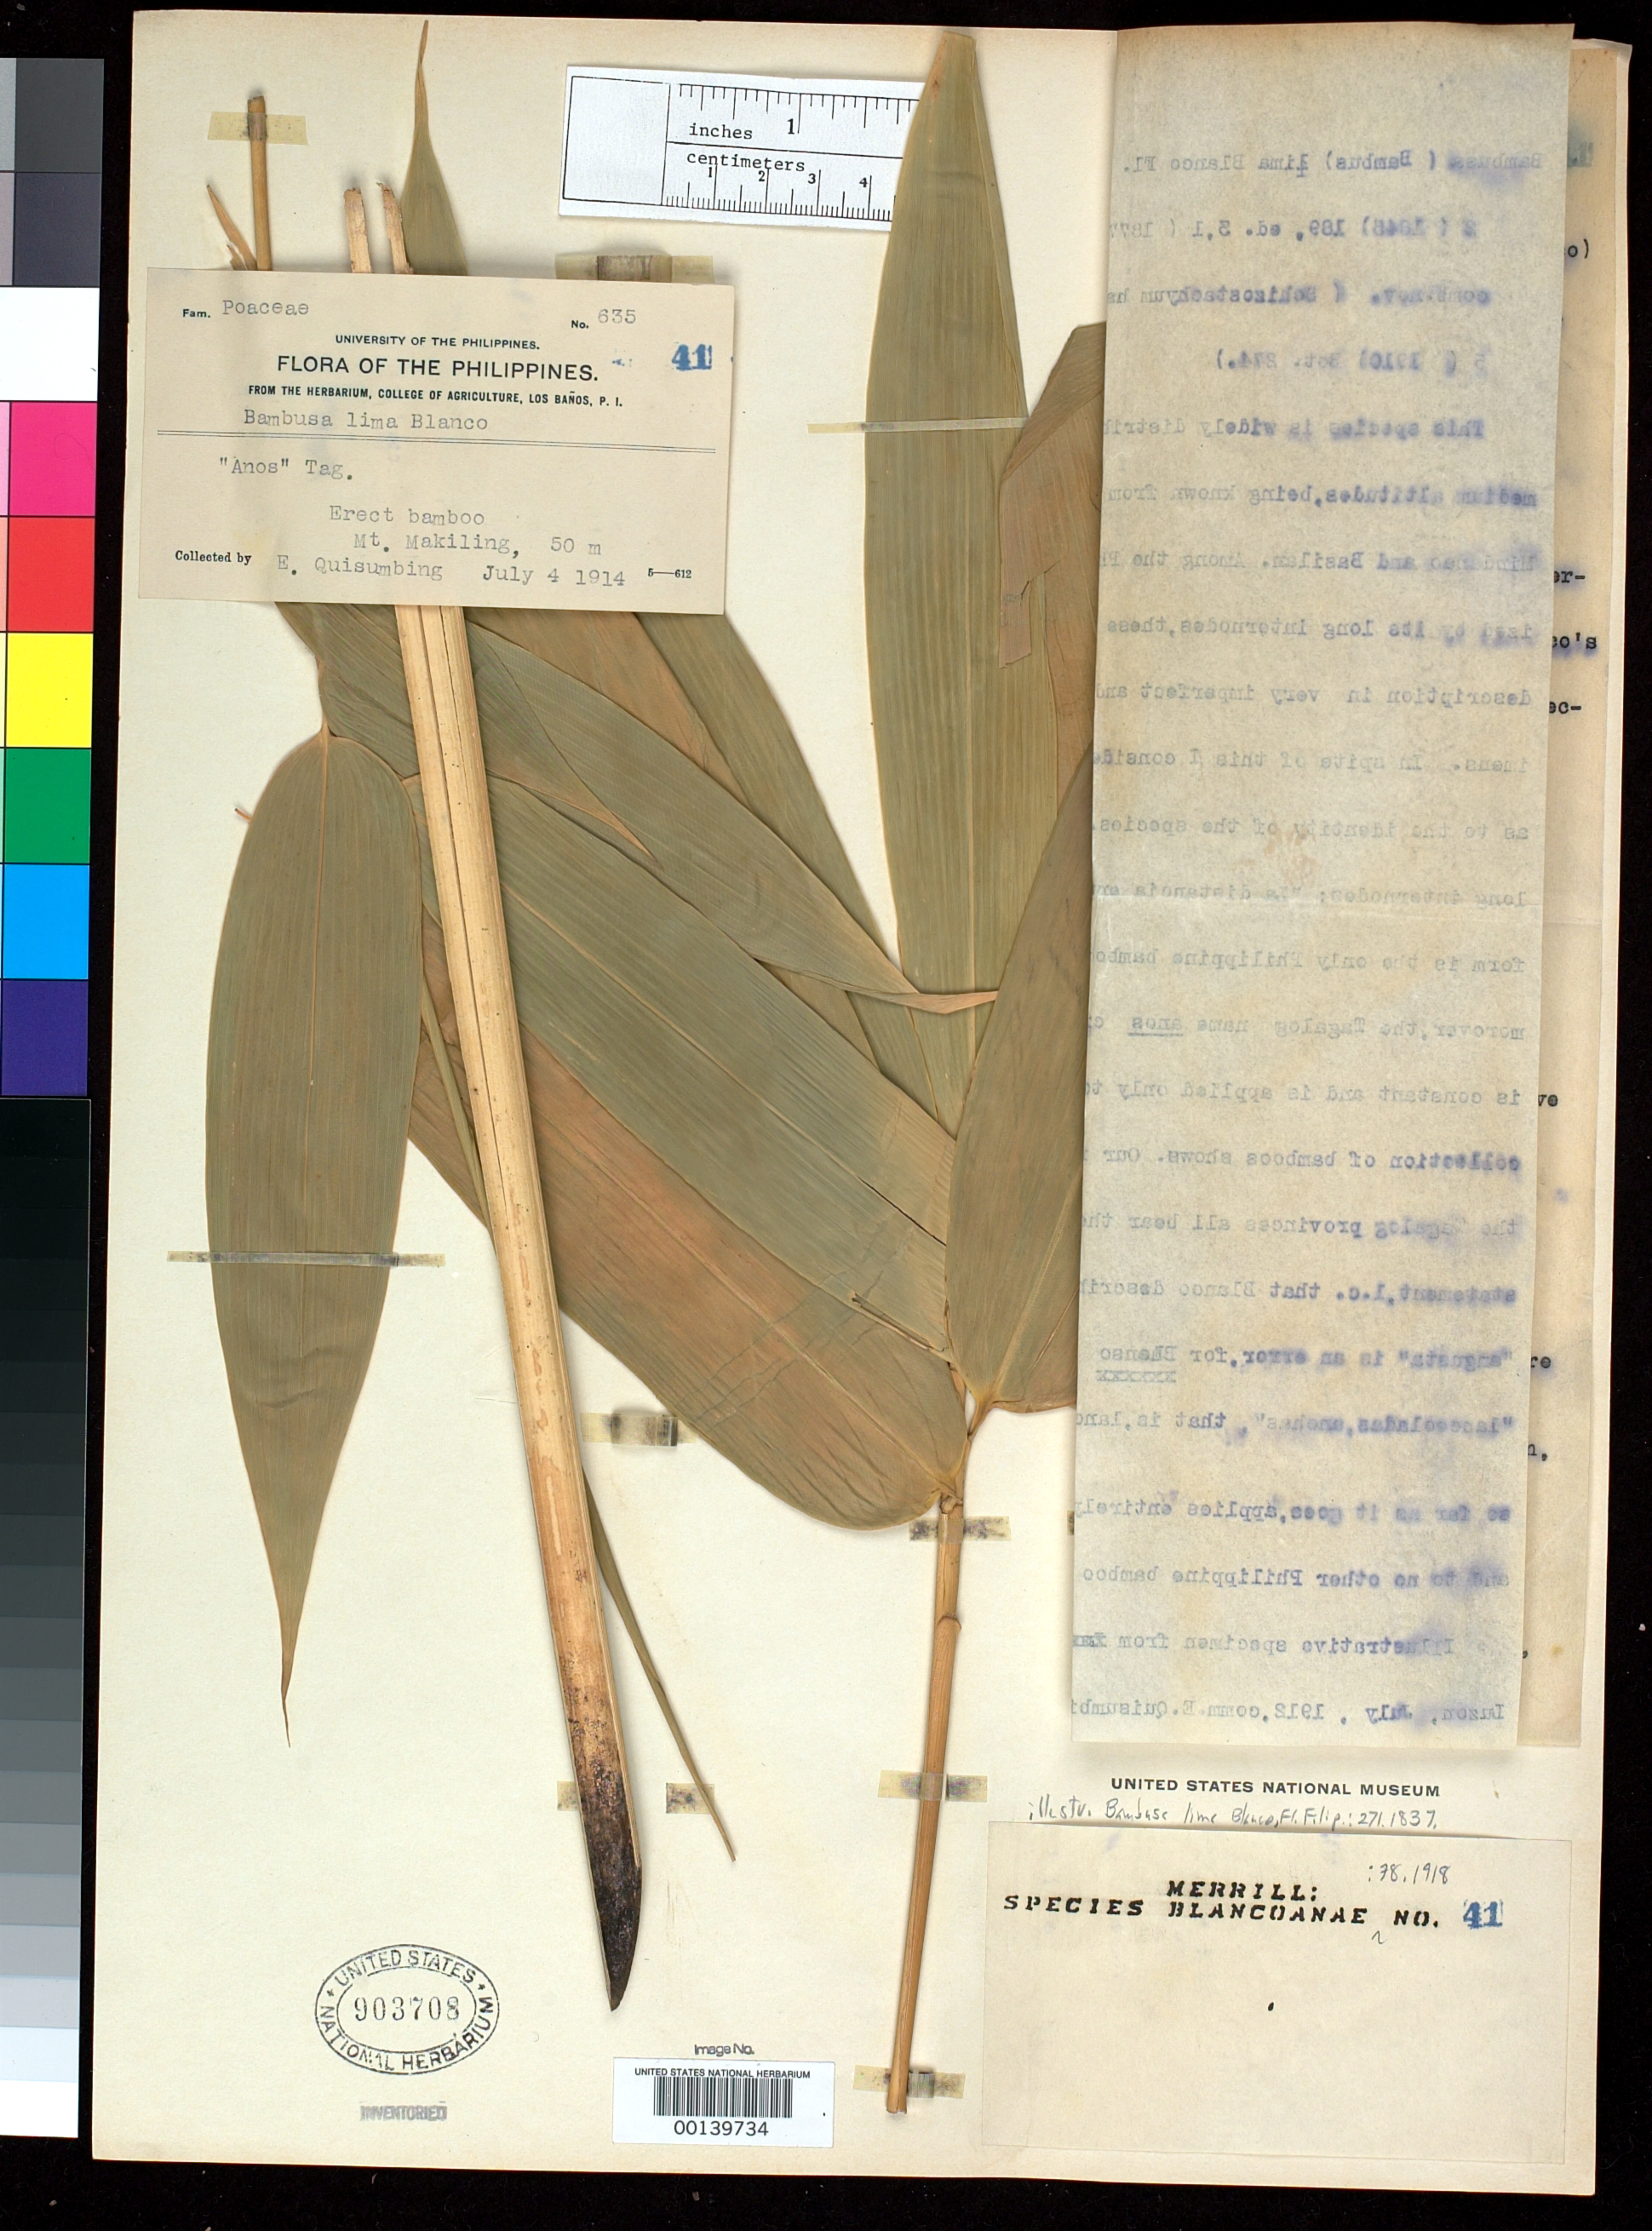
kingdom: Plantae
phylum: Tracheophyta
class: Liliopsida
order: Poales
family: Poaceae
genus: Schizostachyum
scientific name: Schizostachyum lima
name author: (Blanco) Merr.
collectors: E. Quisumbing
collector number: Sp. Blancoan. 0041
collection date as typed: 04 Jul 1914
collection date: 1914-07-04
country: Philippines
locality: Mt. makiling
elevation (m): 50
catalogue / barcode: US 903708